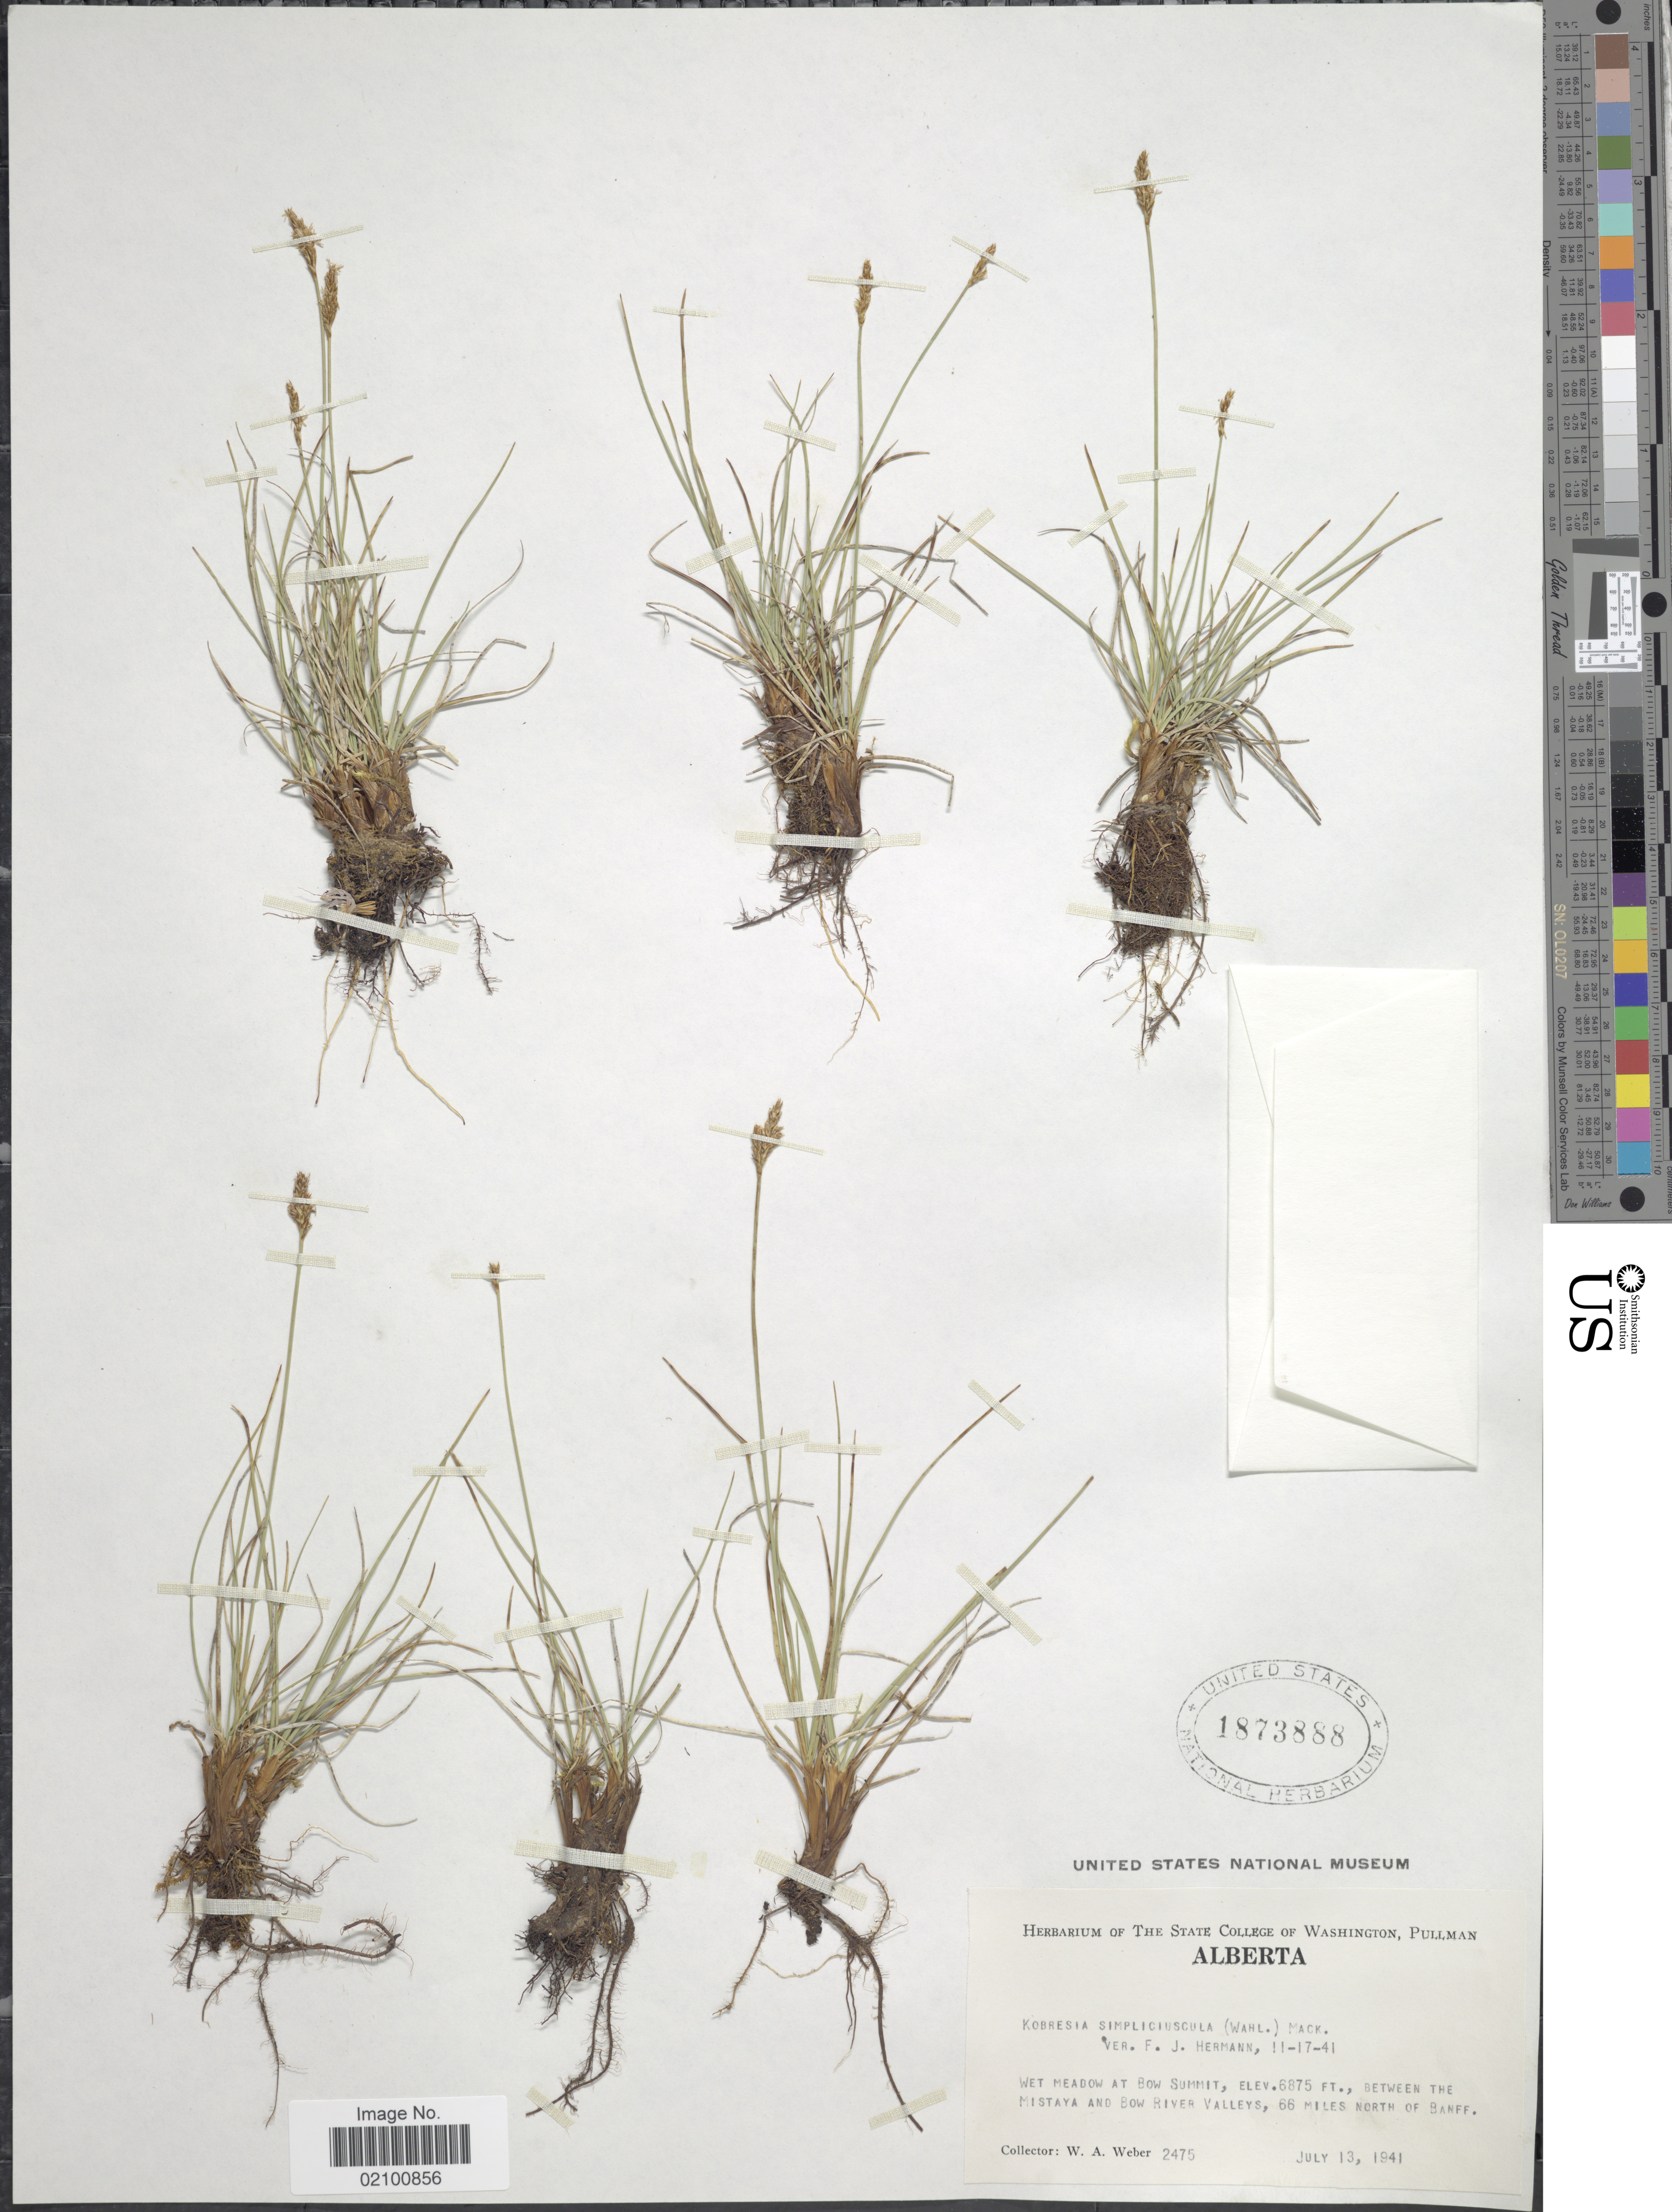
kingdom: Plantae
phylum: Tracheophyta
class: Liliopsida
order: Poales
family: Cyperaceae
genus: Carex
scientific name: Carex simpliciuscula subsp. simpliciuscula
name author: Wahlenb.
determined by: Strong, M. T., (US), Smithsonian Institution - National Museum of Natural History (UNITED STATES)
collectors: W. A. Weber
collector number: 2475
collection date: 1941-07-13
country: Canada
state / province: Alberta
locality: Bow Summit, between the Mistaya and Bow River Valleys, 66 miles north of Banff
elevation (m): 2096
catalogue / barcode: US 1873888